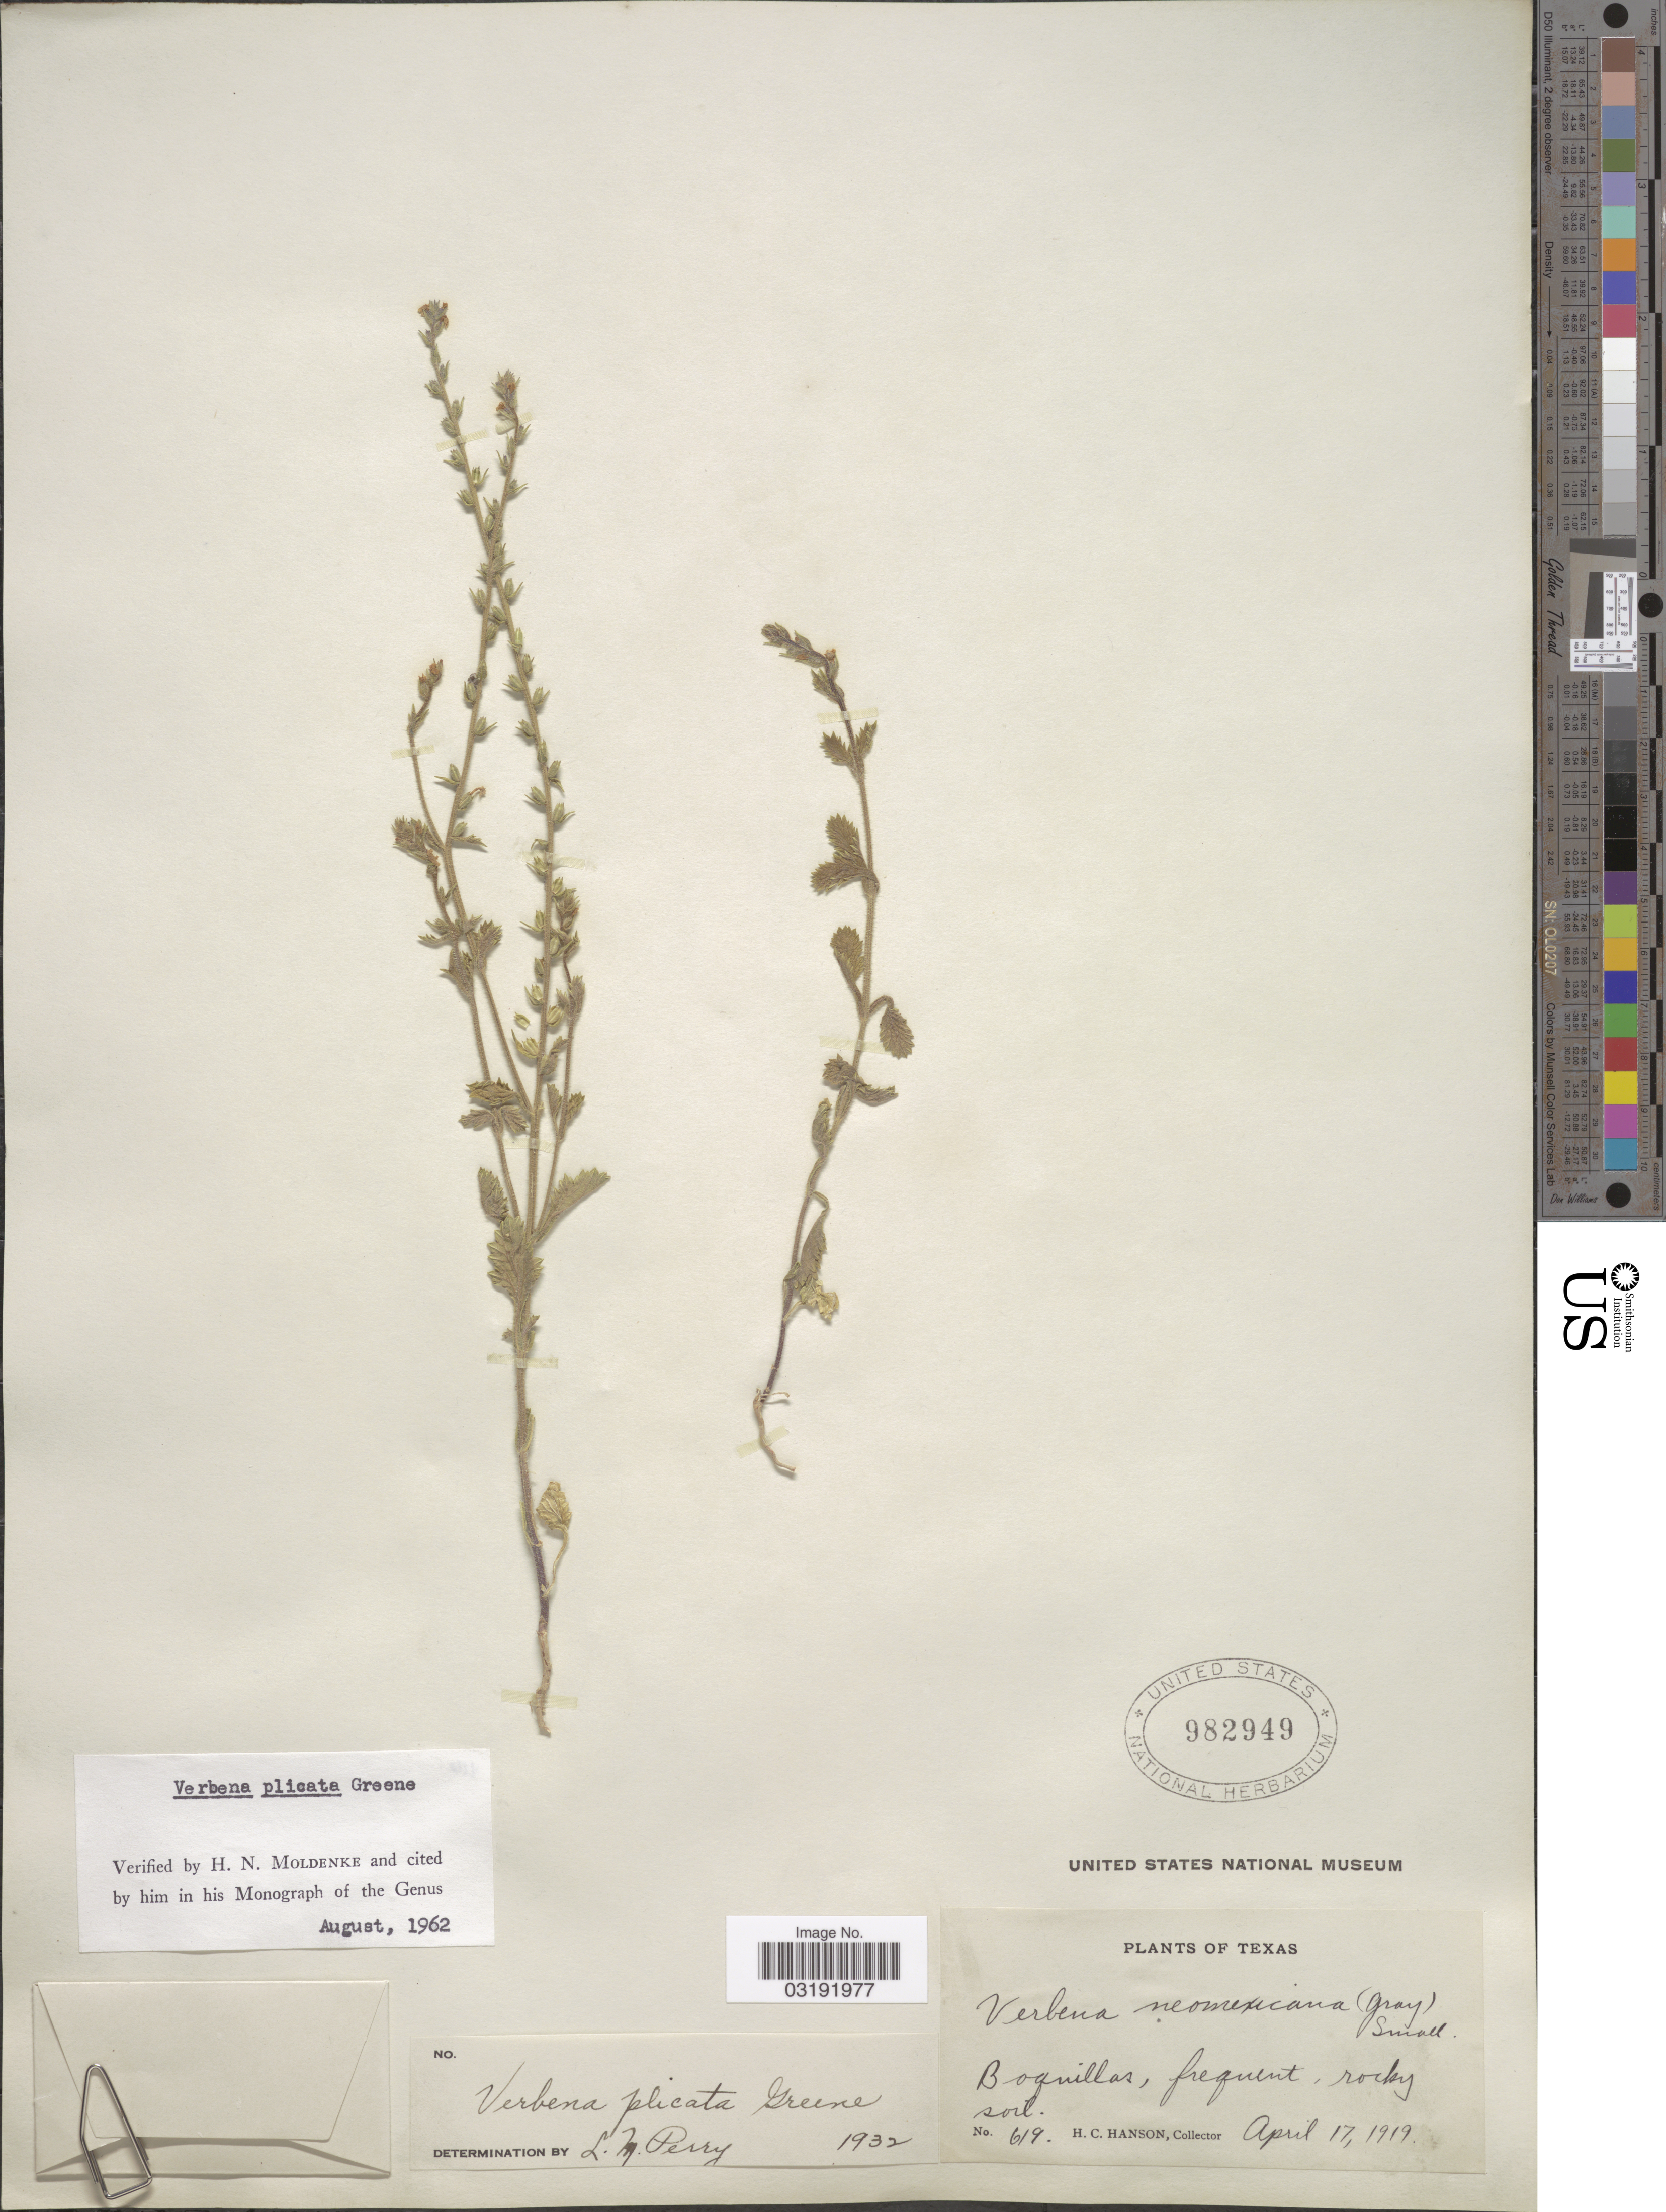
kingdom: Plantae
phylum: Tracheophyta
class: Magnoliopsida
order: Lamiales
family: Verbenaceae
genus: Verbena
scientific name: Verbena plicata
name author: Greene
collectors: H. Hanson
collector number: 619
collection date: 1919-04-17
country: United States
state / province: Texas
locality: Boquillas, frequent, rocky soil.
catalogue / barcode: US 982949